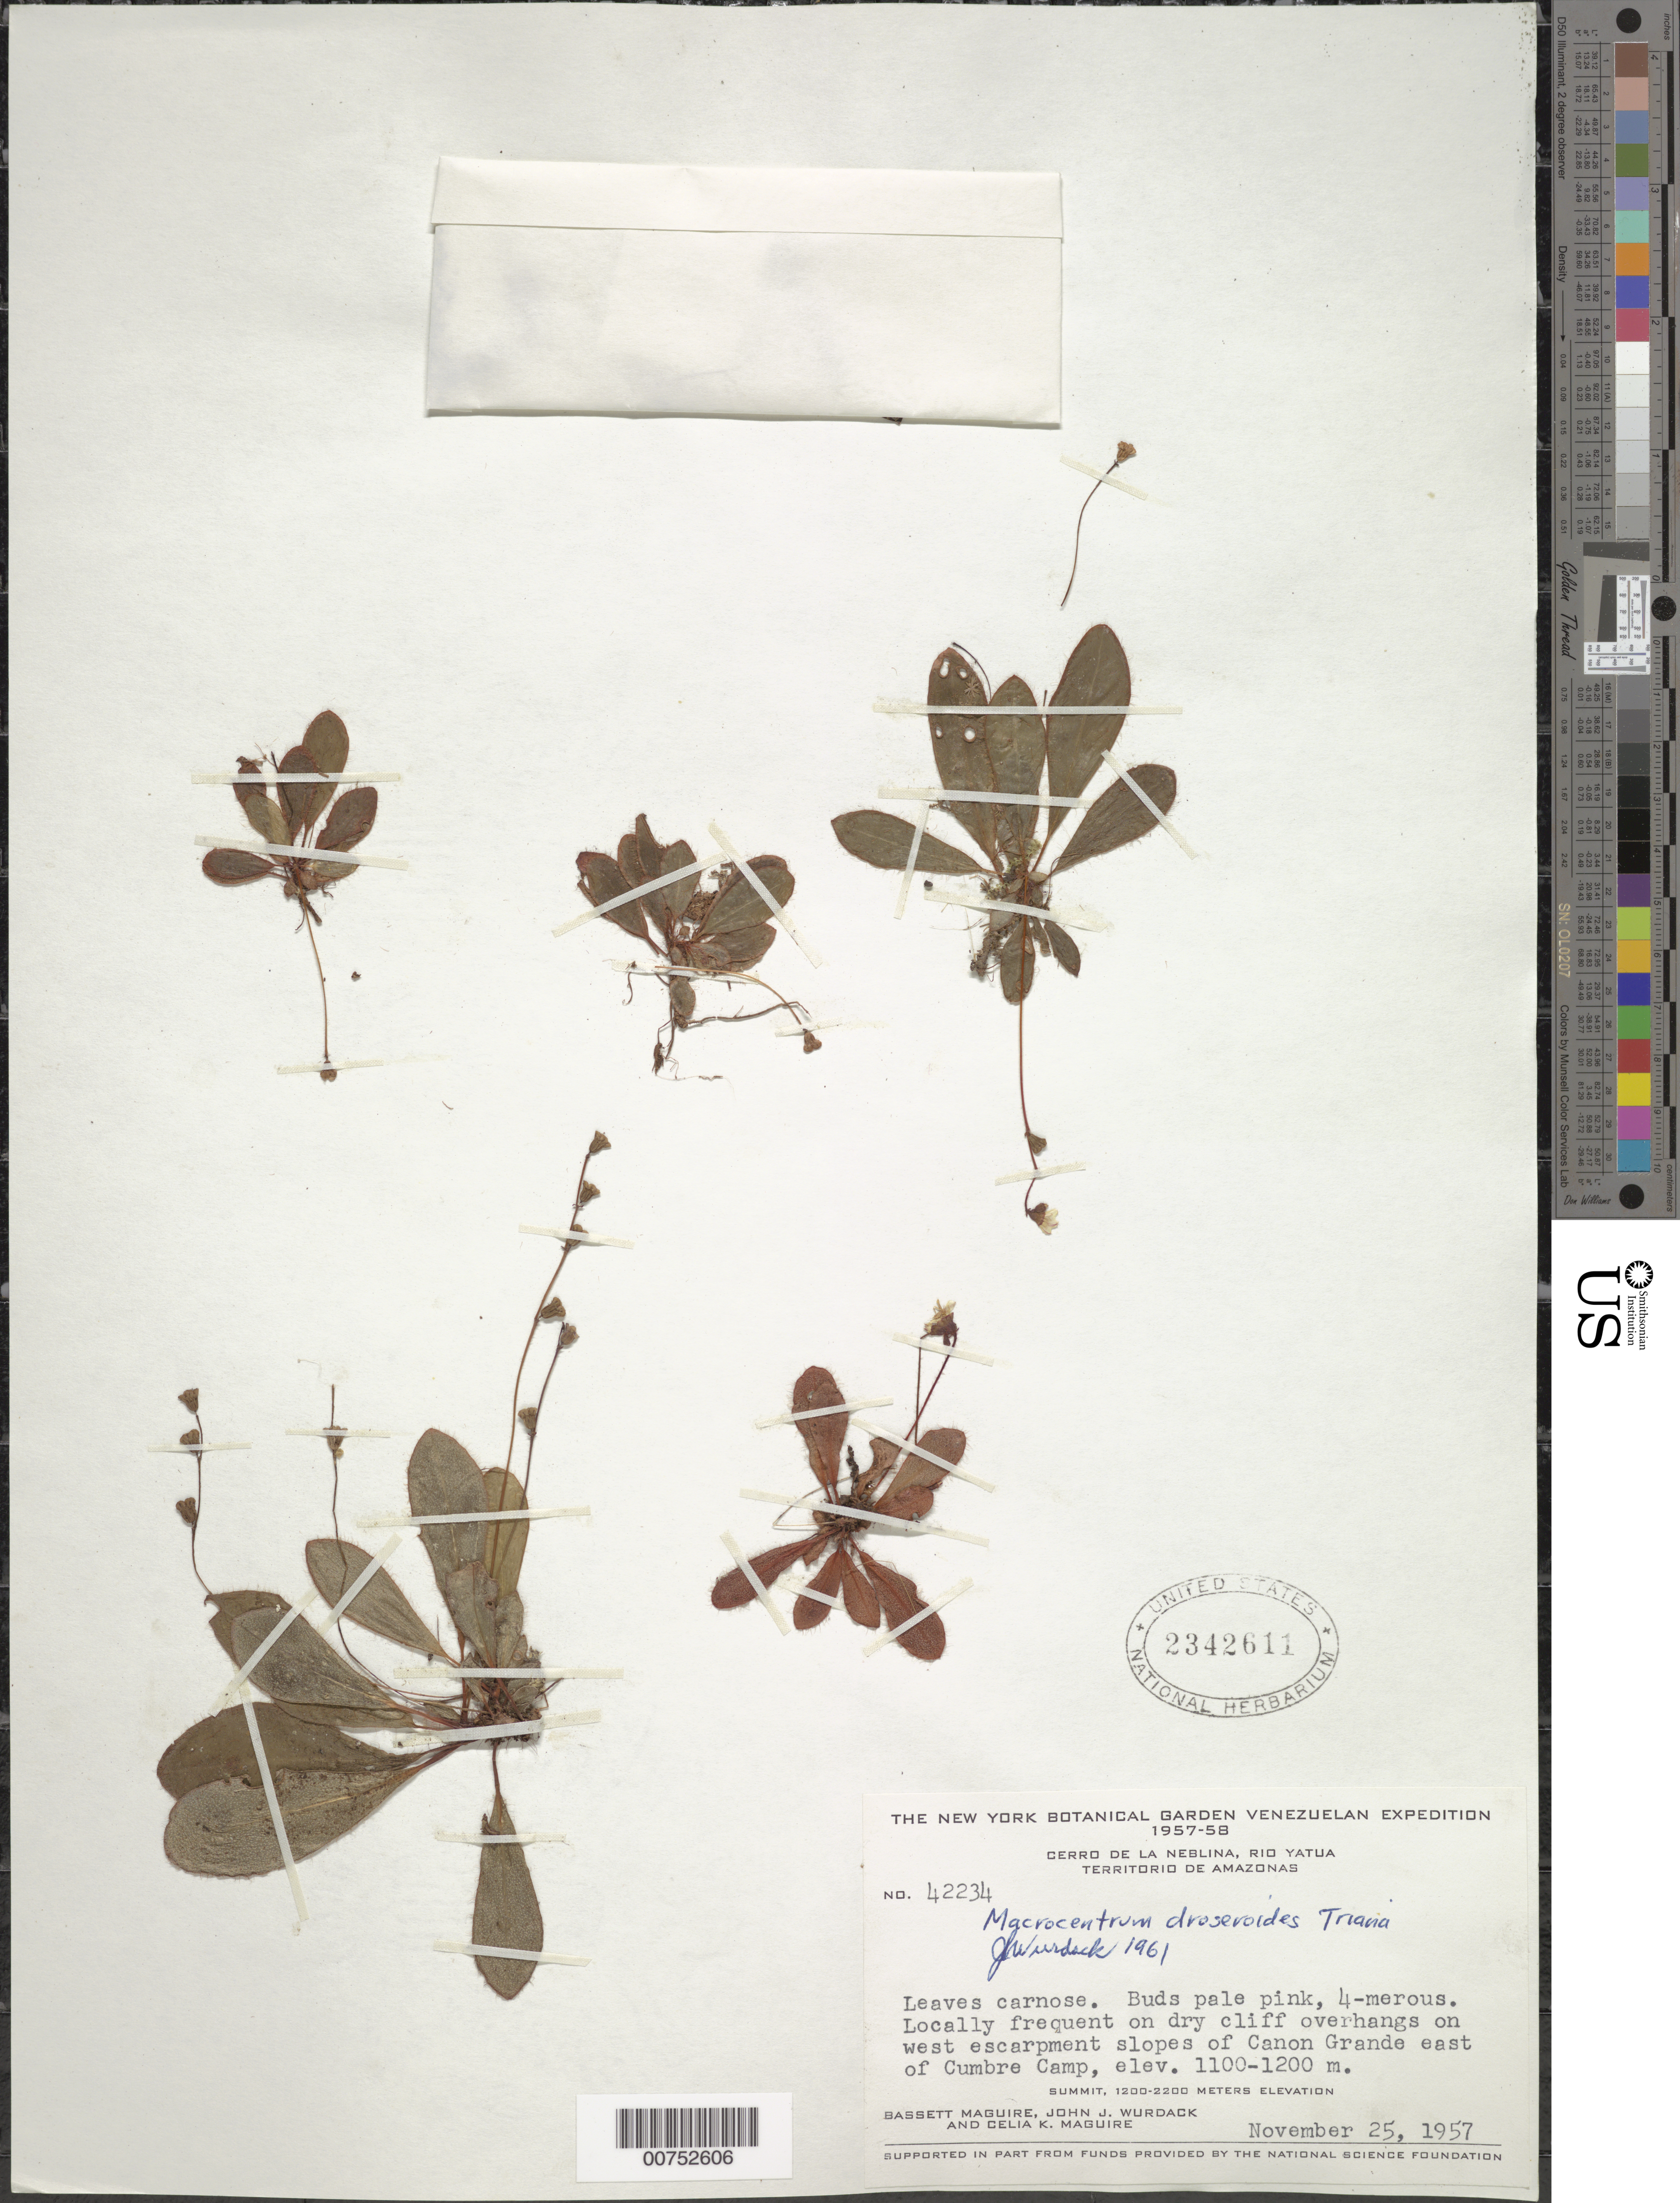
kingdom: Plantae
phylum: Tracheophyta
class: Magnoliopsida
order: Myrtales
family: Melastomataceae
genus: Macrocentrum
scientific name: Macrocentrum droseroides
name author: Triana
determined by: Wurdack, John J., (US), US (UNITED STATES)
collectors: B. Maguire, J. J. Wurdack & C. K. Maguire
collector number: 42234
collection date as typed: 25-Nov-57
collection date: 1957-11-25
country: Venezuela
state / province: Amazonas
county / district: Río Negro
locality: Cerro de la Neblina, Río Yatua, along Cañon Grande, E of Cumbre Camp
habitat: On dry cliff overhangs on W escarpment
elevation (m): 1100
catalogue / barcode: US 2342611